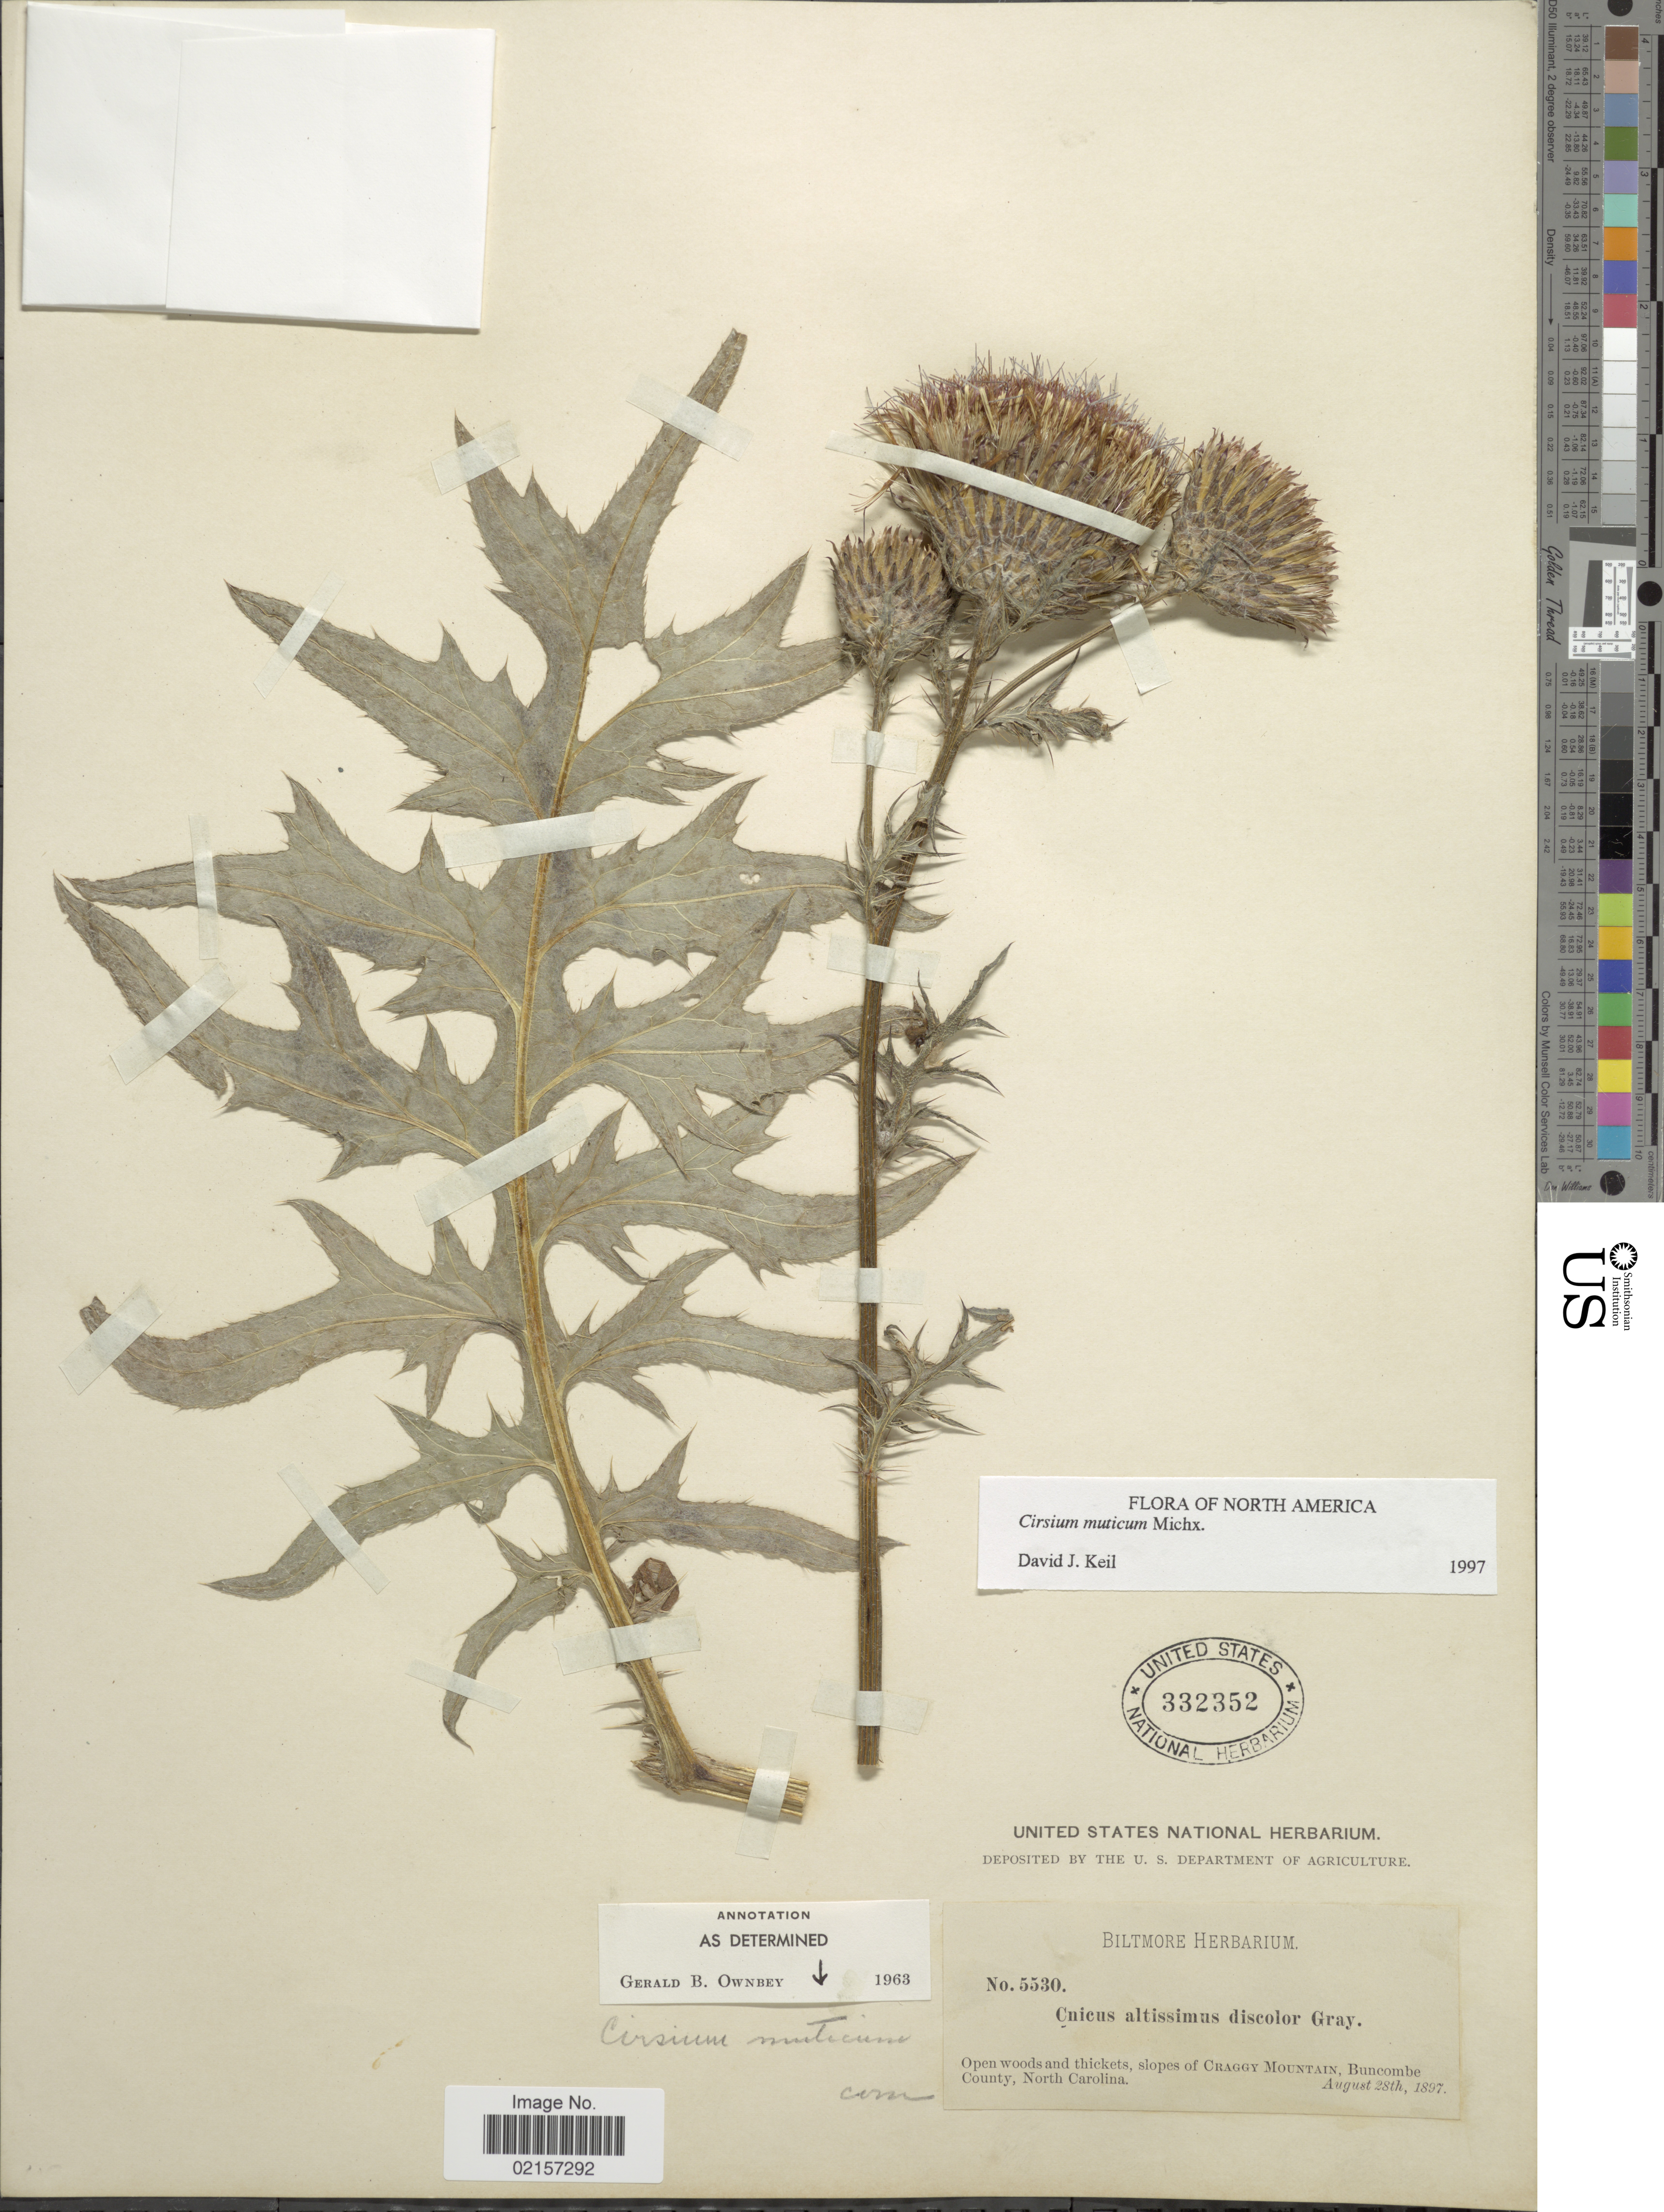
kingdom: Plantae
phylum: Tracheophyta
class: Magnoliopsida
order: Asterales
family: Asteraceae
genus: Cirsium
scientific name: Cirsium muticum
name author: Michx.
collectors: ex herb. Biltmore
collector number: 5530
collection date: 1897-08-28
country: United States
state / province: North Carolina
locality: Open woods and thickets, slopes of Craggy Mountain, Buncombe County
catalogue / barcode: US 332352